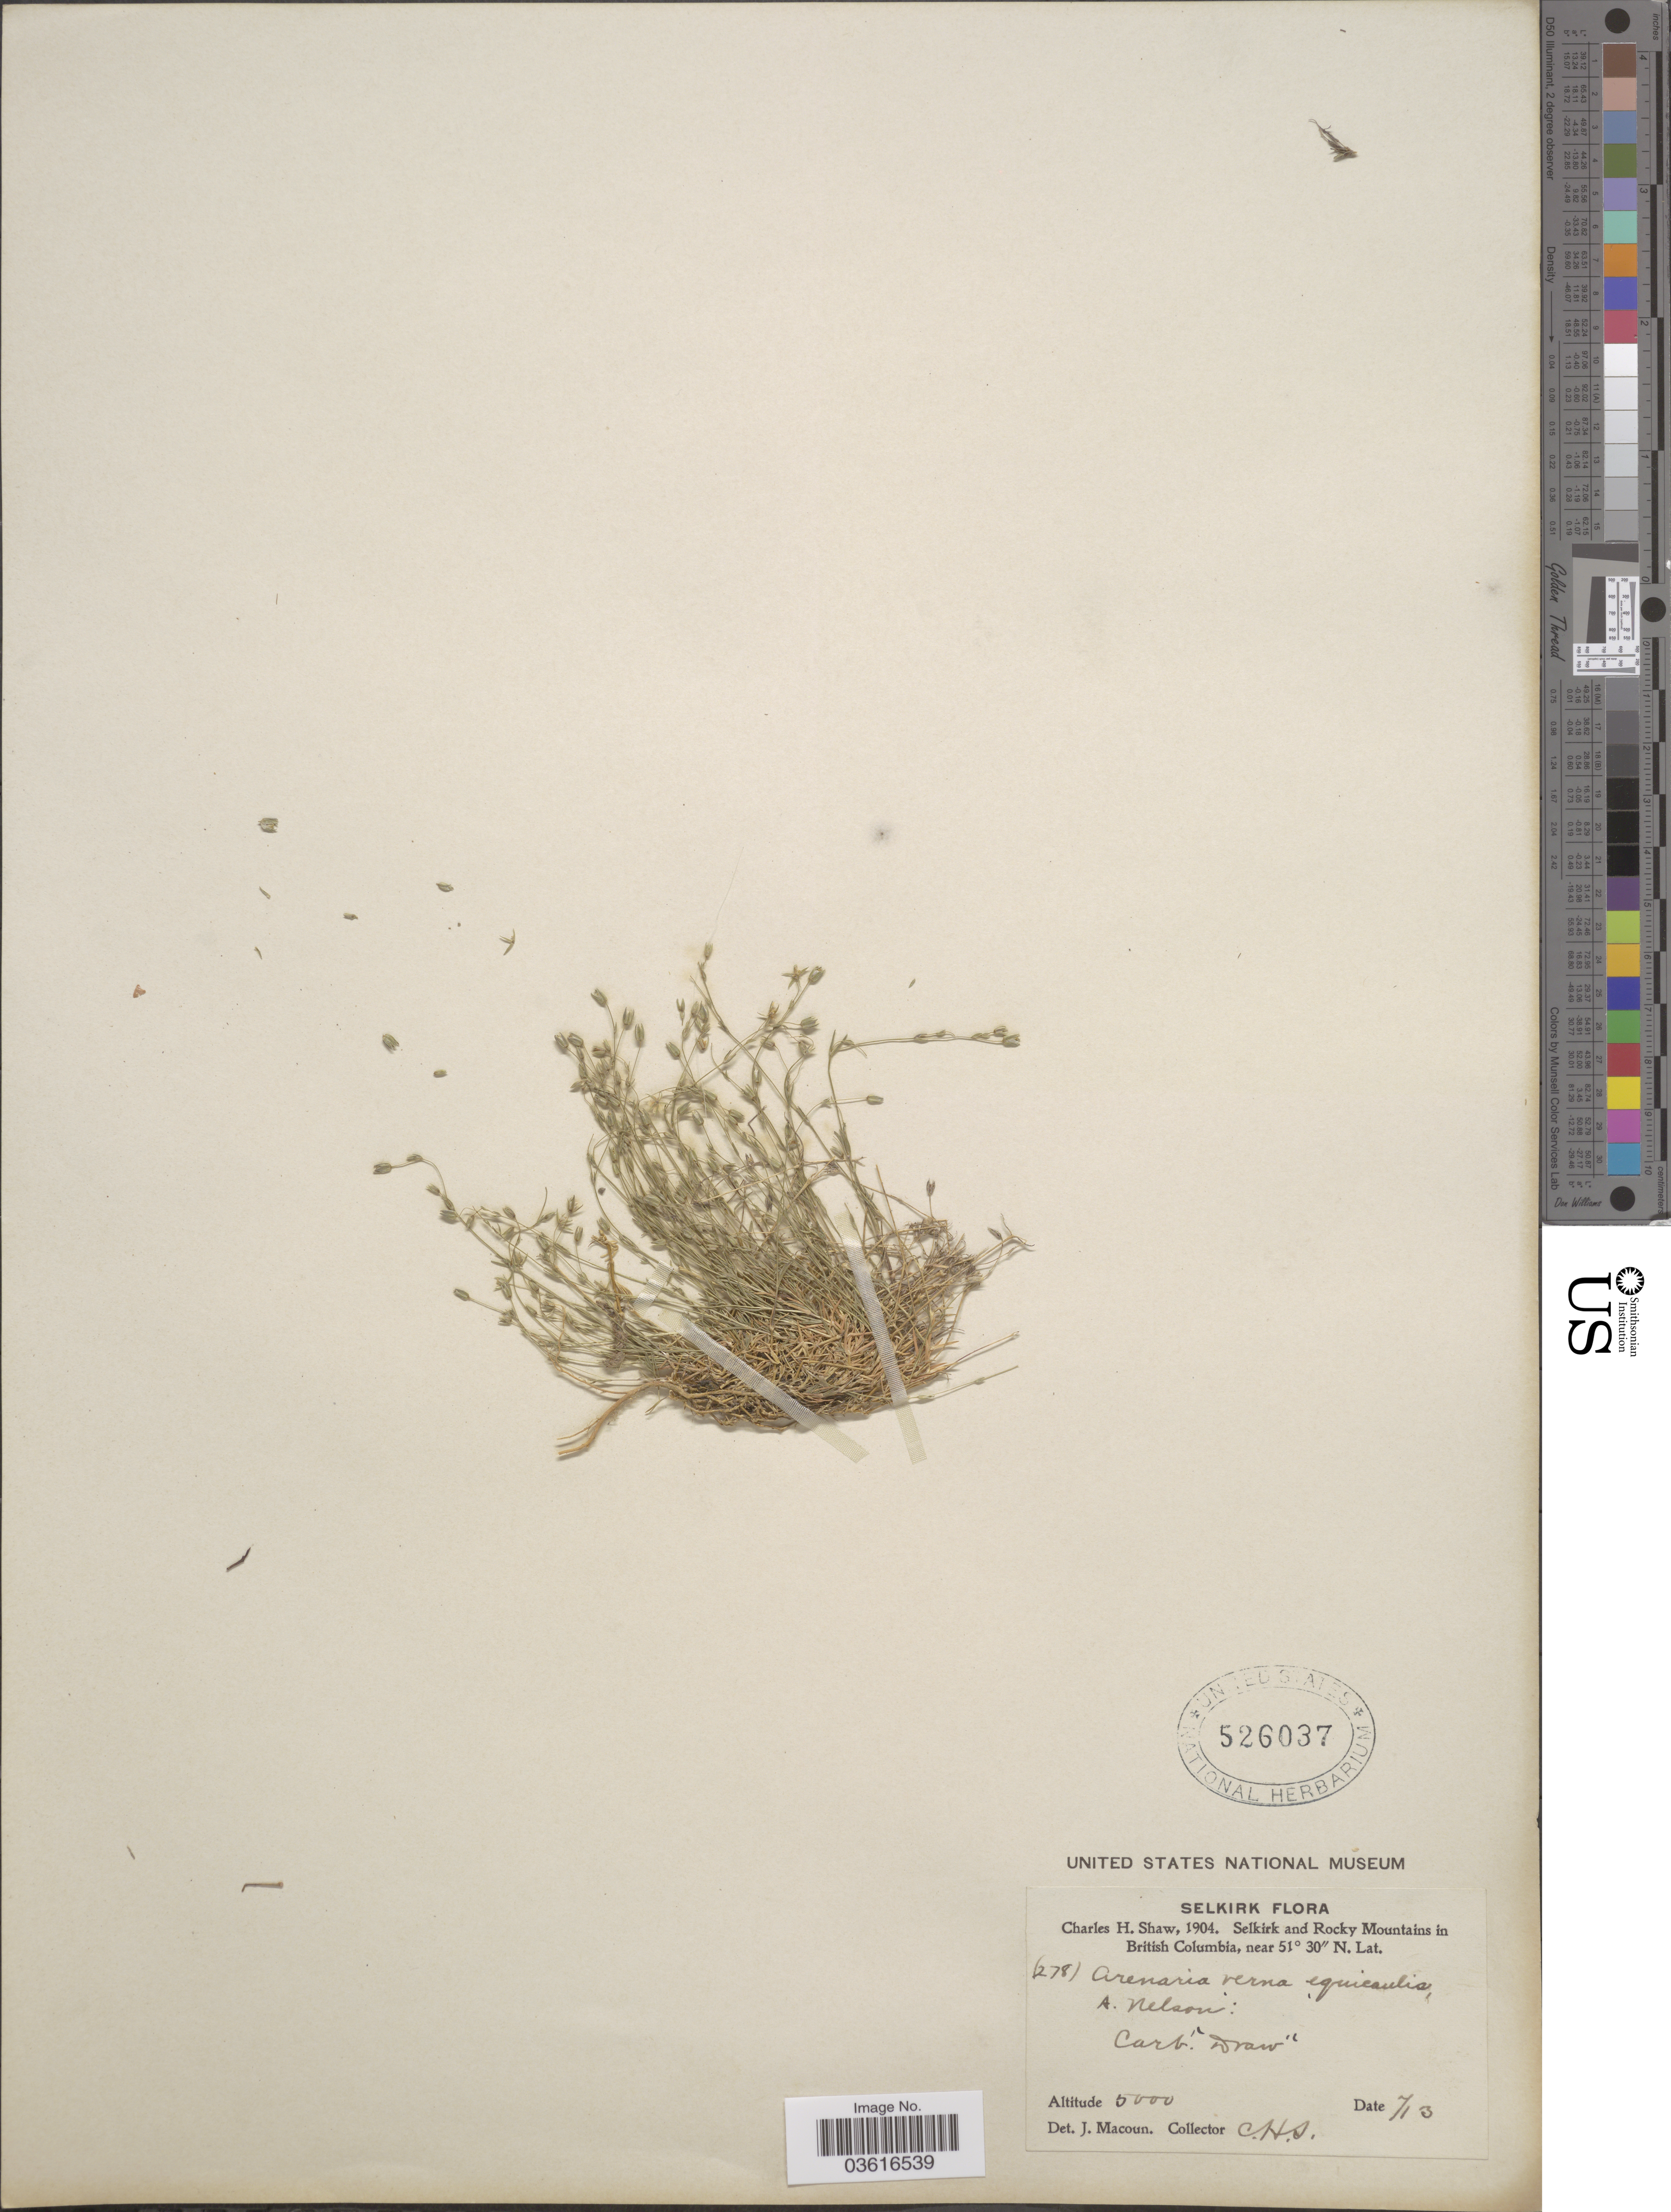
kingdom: Plantae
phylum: Tracheophyta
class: Magnoliopsida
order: Caryophyllales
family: Caryophyllaceae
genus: Minuartia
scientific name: Minuartia propinqua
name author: (Richardson) House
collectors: C. Shaw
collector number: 278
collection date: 1904-07-13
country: Canada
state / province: British Columbia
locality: Selkirk. Selkirk and Rocky Mountains.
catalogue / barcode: US 526037